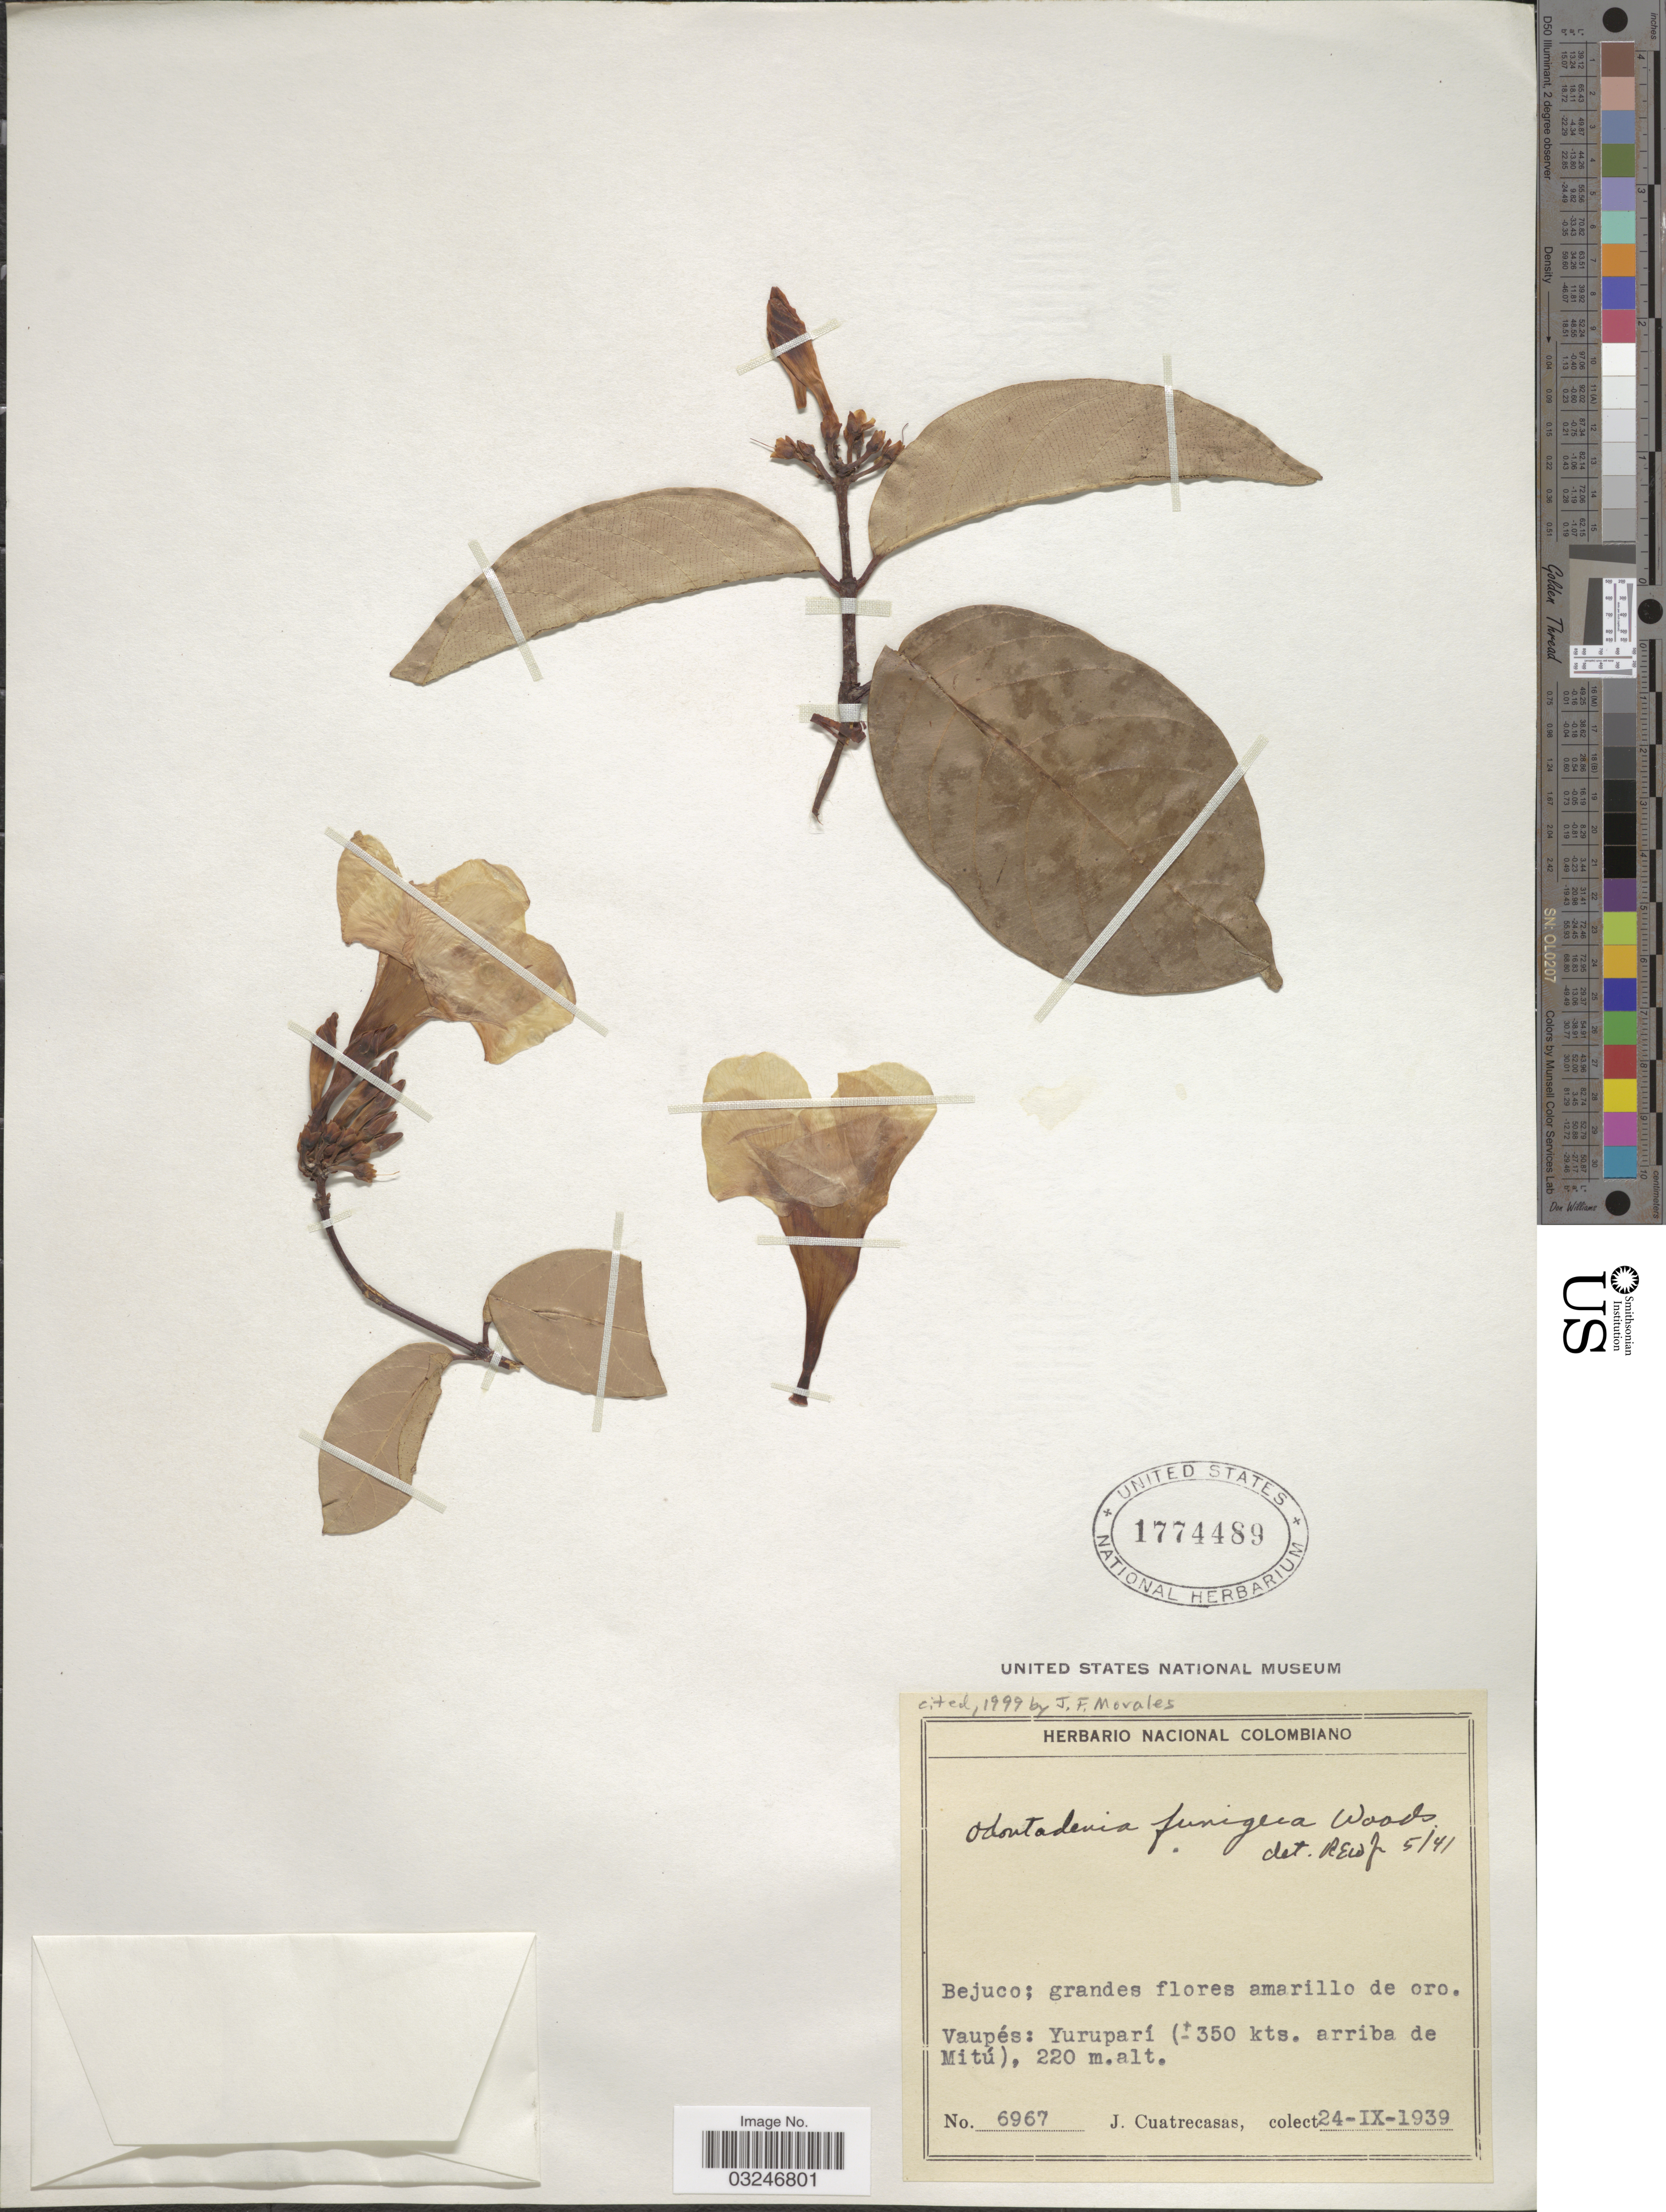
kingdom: Plantae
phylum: Tracheophyta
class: Magnoliopsida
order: Gentianales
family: Apocynaceae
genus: Odontadenia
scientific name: Odontadenia funigera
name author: Woodson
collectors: J. Cuatrecasas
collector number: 6967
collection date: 1939-09-24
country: Colombia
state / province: Vaupés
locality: Yuruparí (± 350 kts. arriba de Mitú).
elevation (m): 220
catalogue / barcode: US 1774489